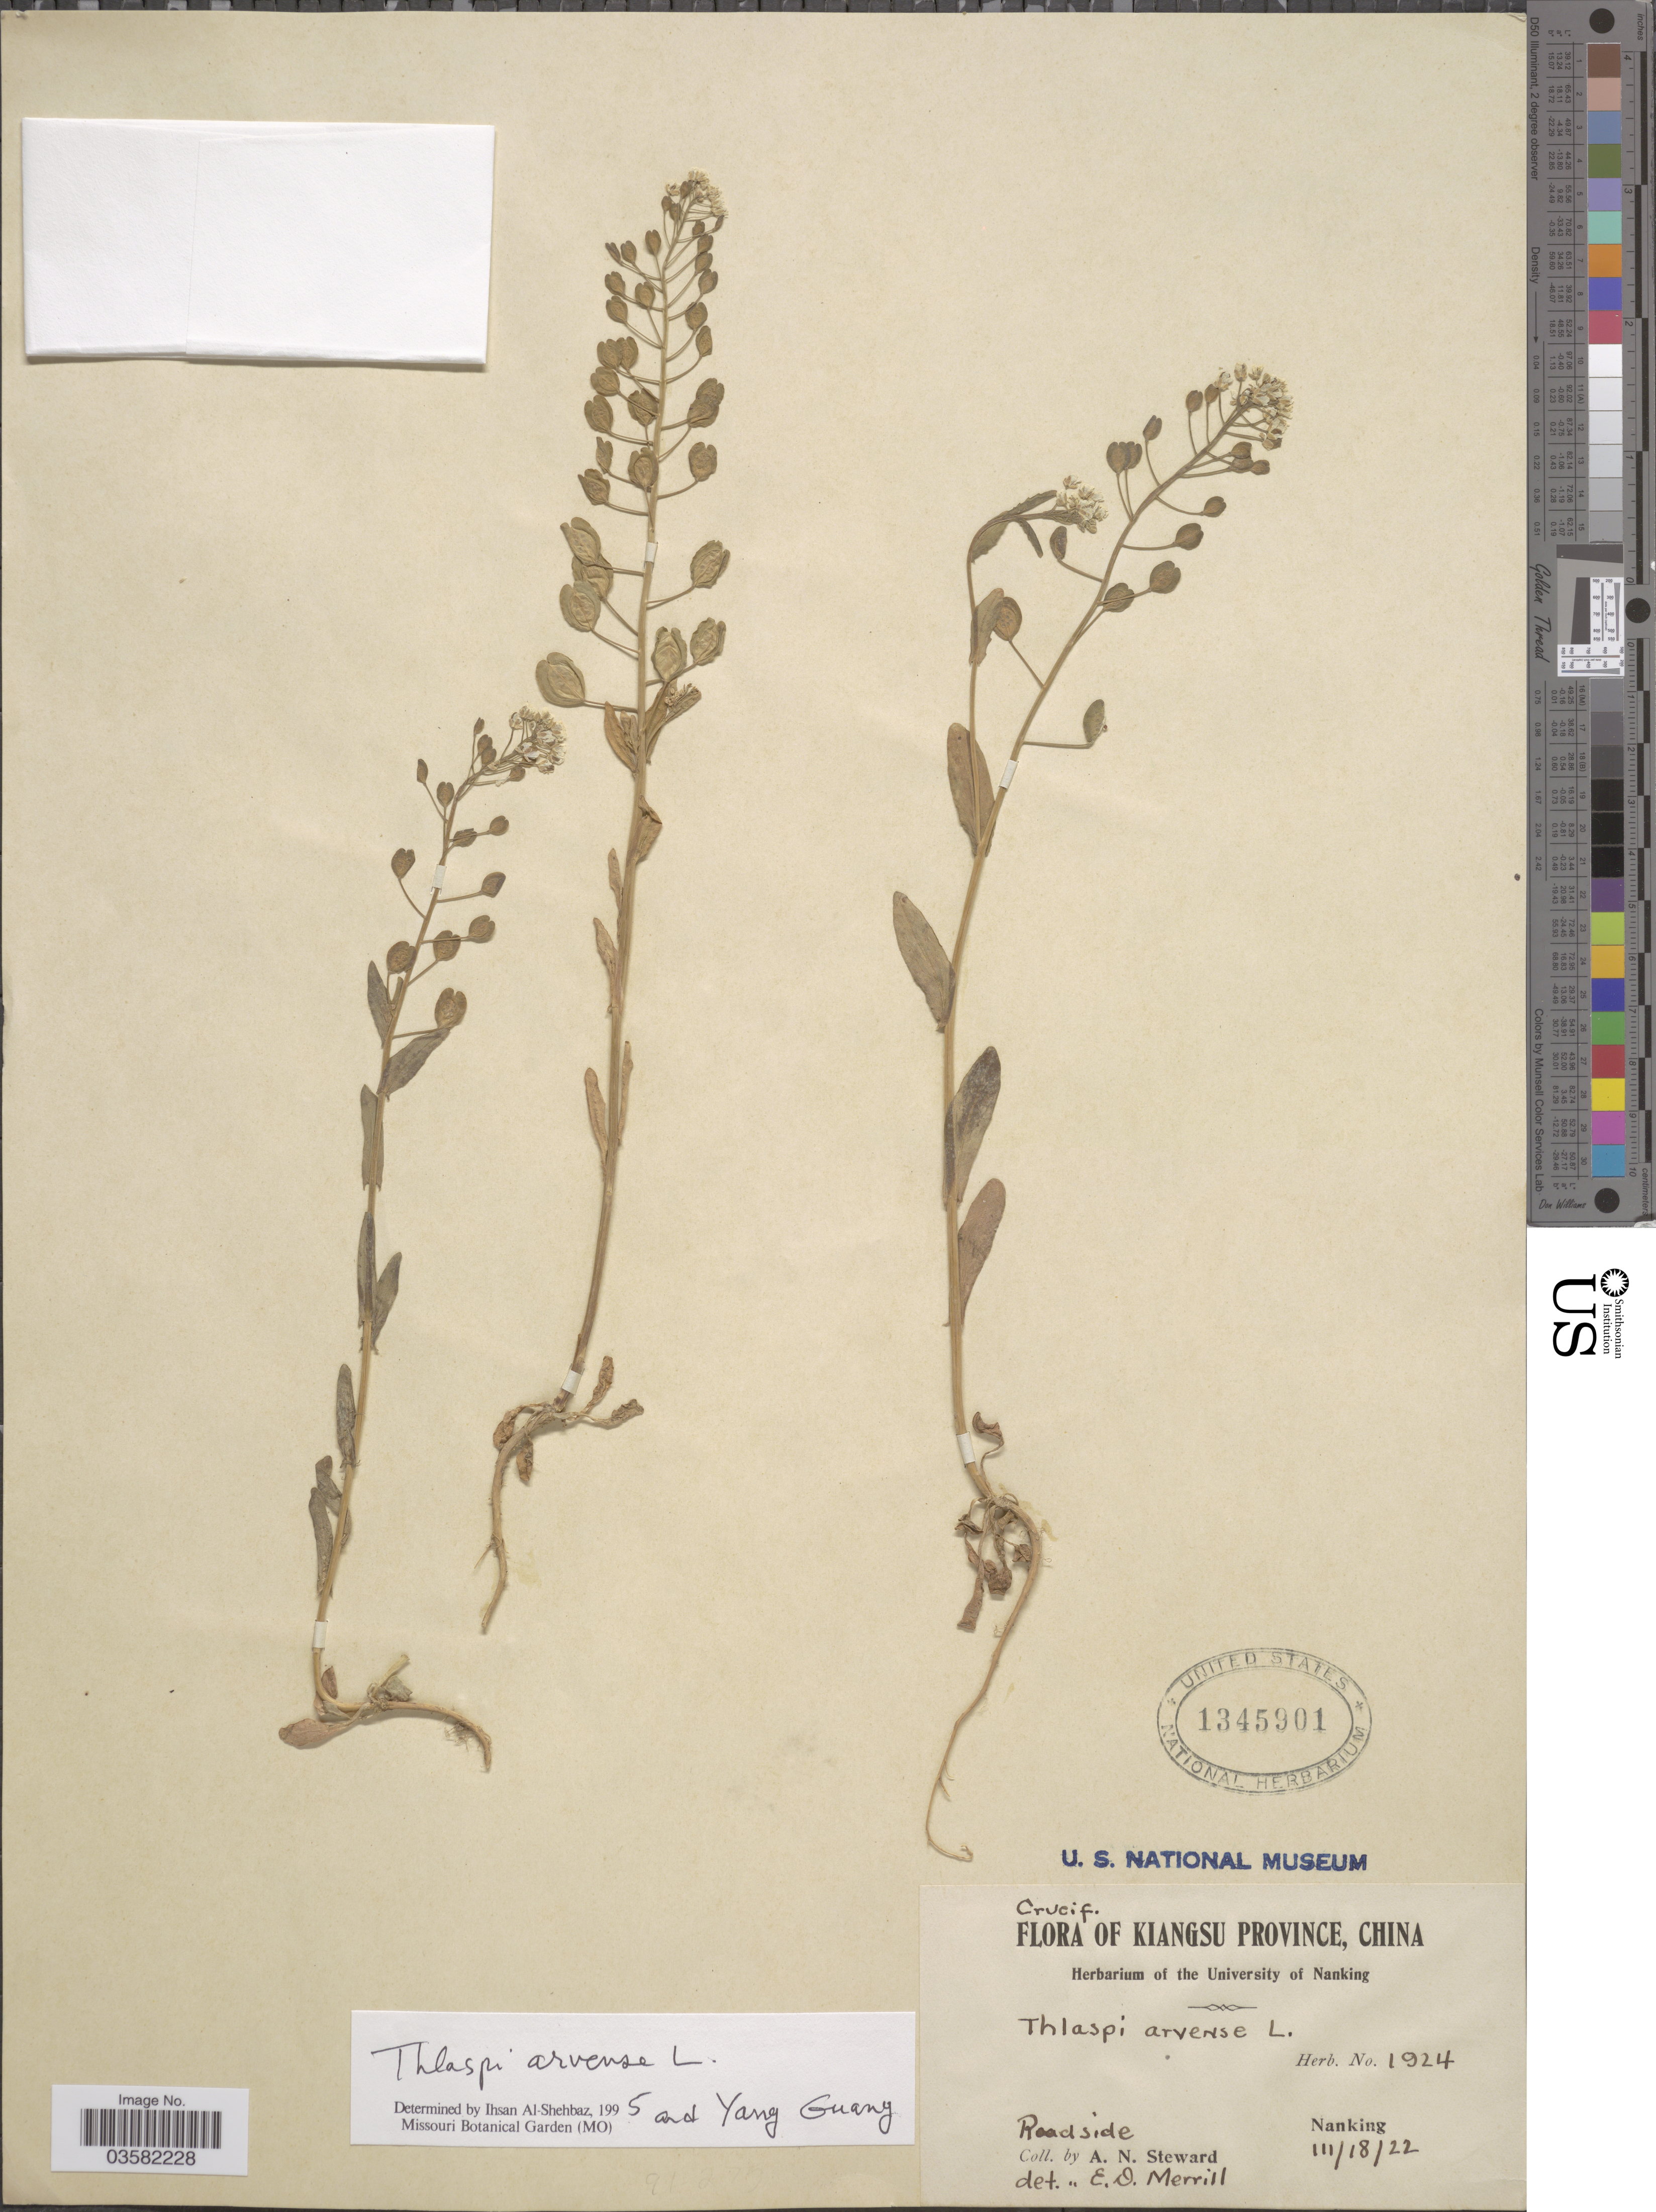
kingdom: Plantae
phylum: Tracheophyta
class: Magnoliopsida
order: Brassicales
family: Brassicaceae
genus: Thlaspi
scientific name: Thlaspi arvense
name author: L.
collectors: A. N. Steward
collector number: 1924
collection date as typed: Transcribed d/m/y: 18/3/22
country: China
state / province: Jiangsu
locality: Kiangsu Province. Roadside, Nanking.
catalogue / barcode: US 1345901